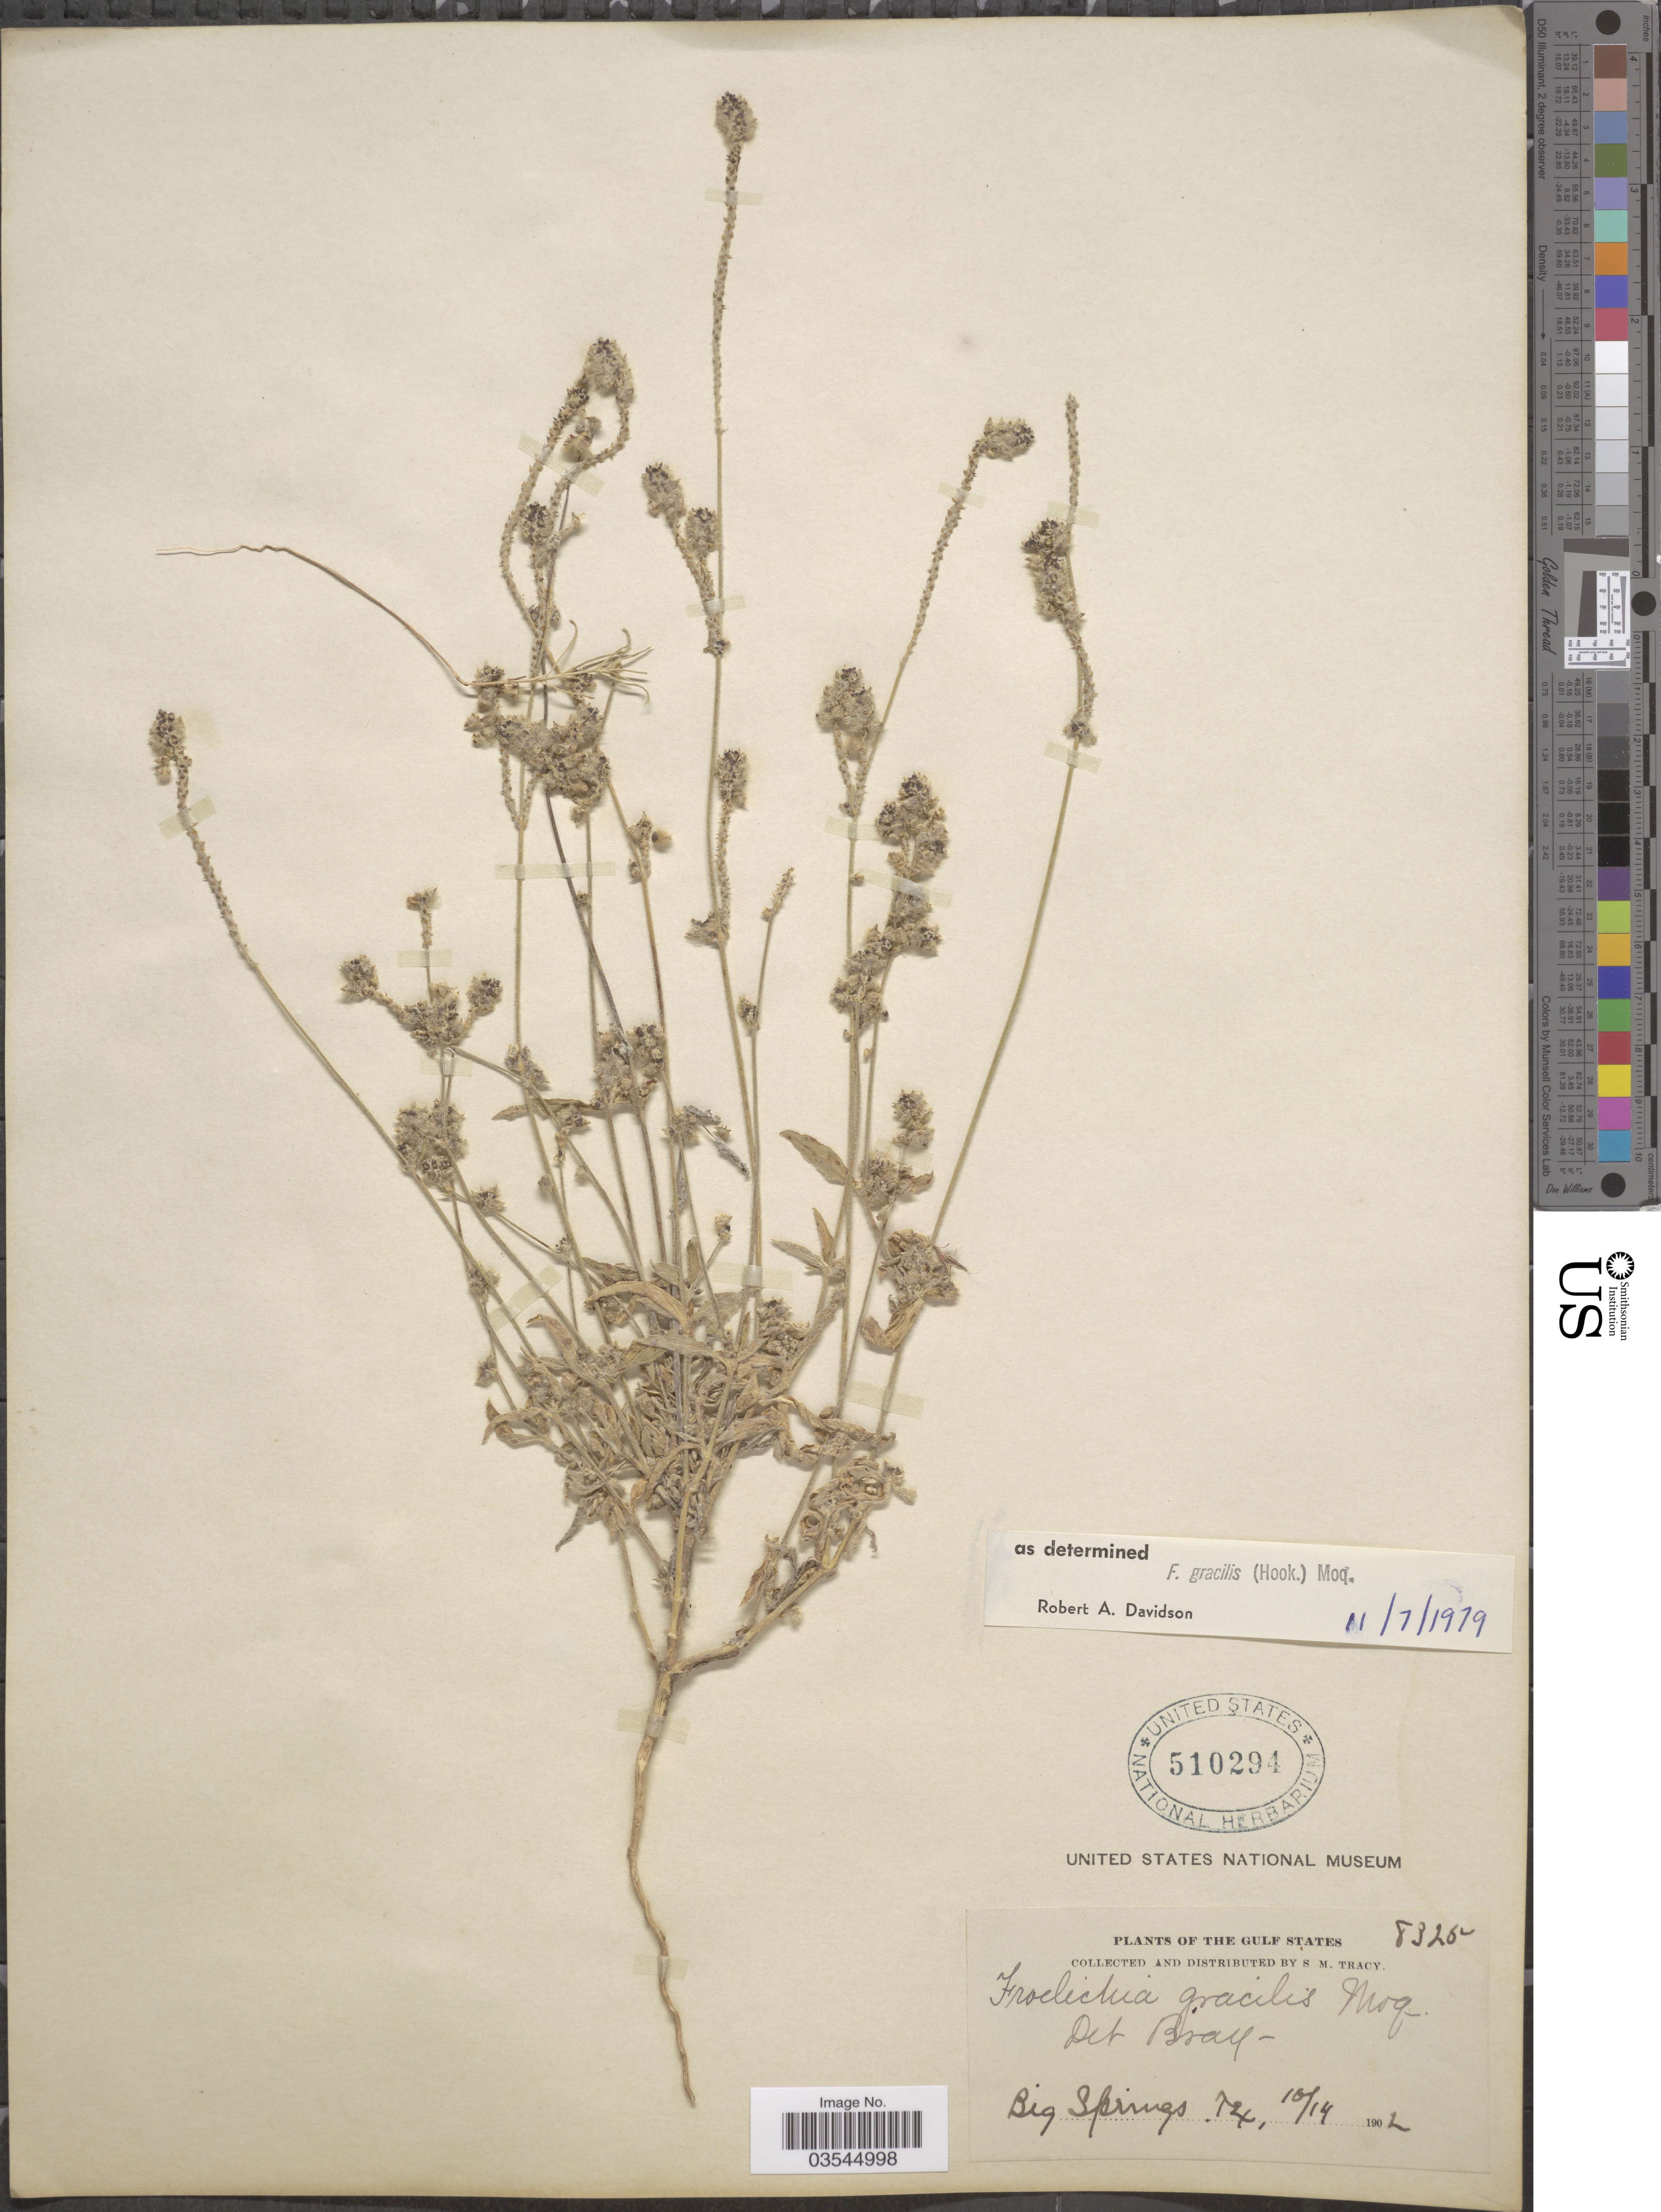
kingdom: Plantae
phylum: Tracheophyta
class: Magnoliopsida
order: Caryophyllales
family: Amaranthaceae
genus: Froelichia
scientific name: Froelichia gracilis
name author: (Hook.) Moq.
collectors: S. M. Tracy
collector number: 8325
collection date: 1902-10-14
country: United States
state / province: Texas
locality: Gulf States, Big Springs.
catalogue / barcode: US 510294